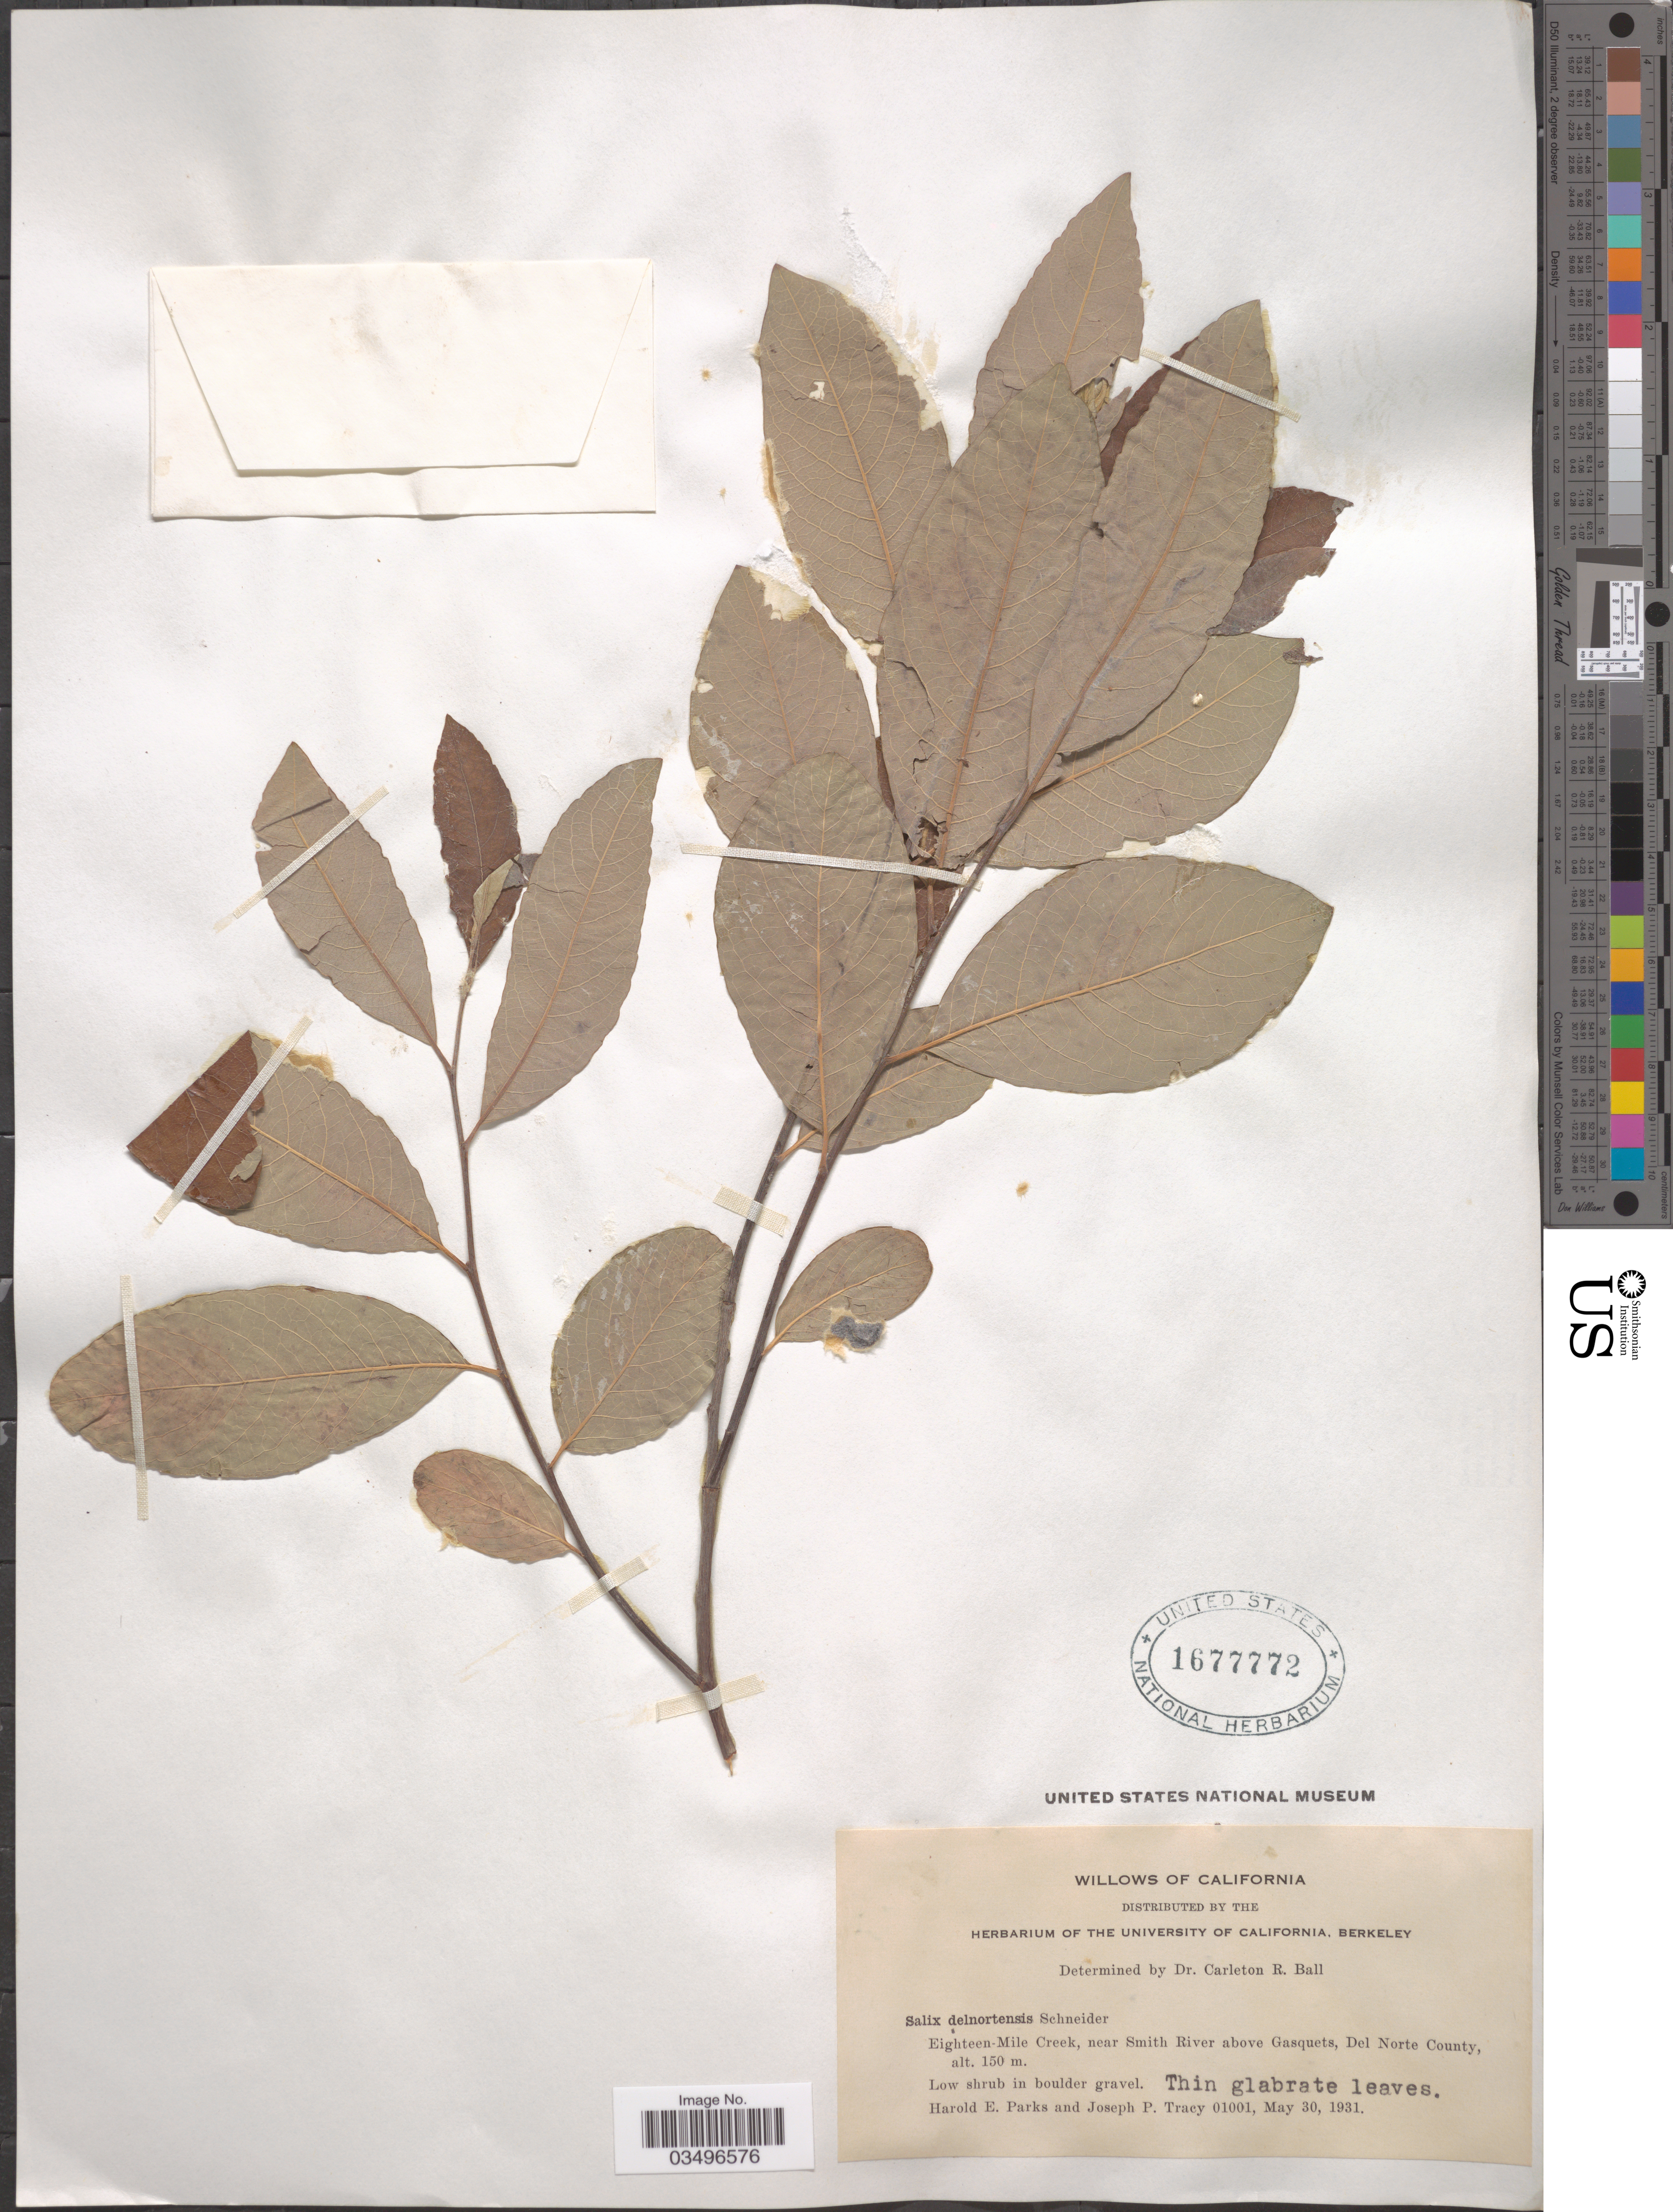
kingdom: Plantae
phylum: Tracheophyta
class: Magnoliopsida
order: Malpighiales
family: Salicaceae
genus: Salix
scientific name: Salix delnortensis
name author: C.K. Schneid.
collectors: H. E. Parks & J. Tracy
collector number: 01001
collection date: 1931-05-30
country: United States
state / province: California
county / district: Del Norte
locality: Eighteen-Mile Creek, near Smith River above Gasquets, Del Norte County.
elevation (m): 150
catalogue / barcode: US 1677772